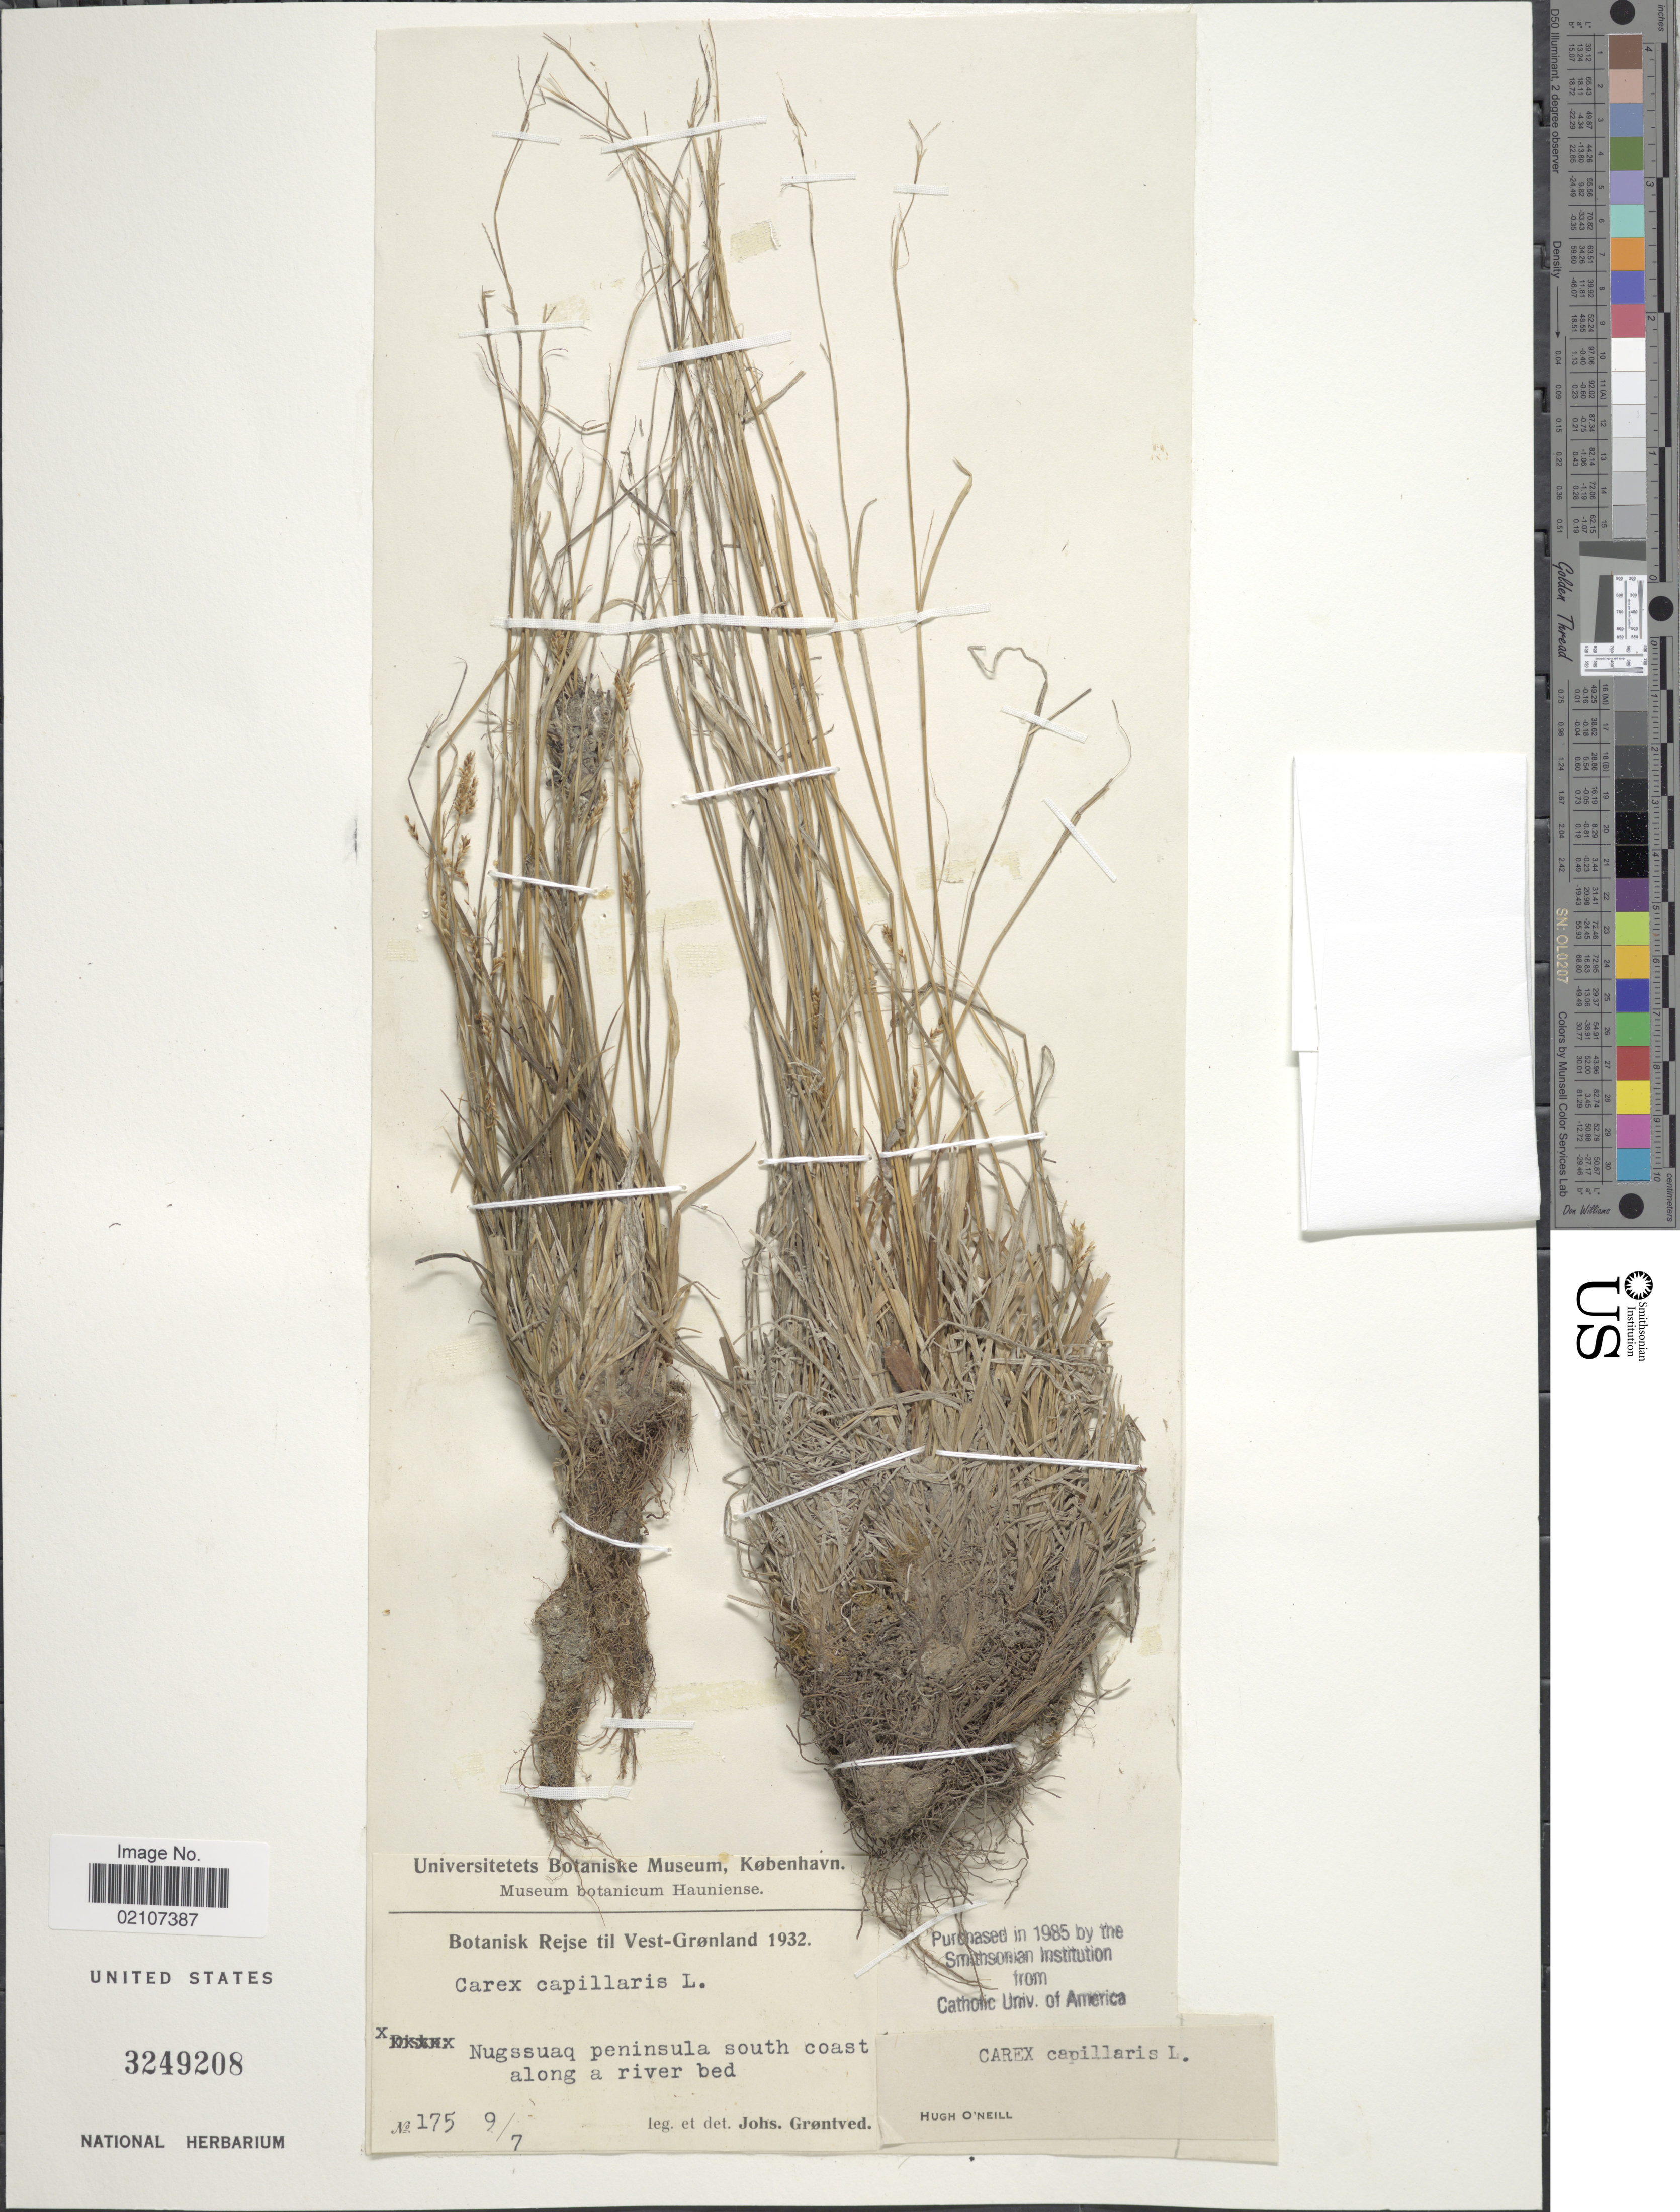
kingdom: Plantae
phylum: Tracheophyta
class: Liliopsida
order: Poales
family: Cyperaceae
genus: Carex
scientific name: Carex capillaris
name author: L.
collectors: J. Grøntved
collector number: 175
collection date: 1932-07-09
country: Greenland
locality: Nugssuaq peninsula south coast along a river bed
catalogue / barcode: US 3249208